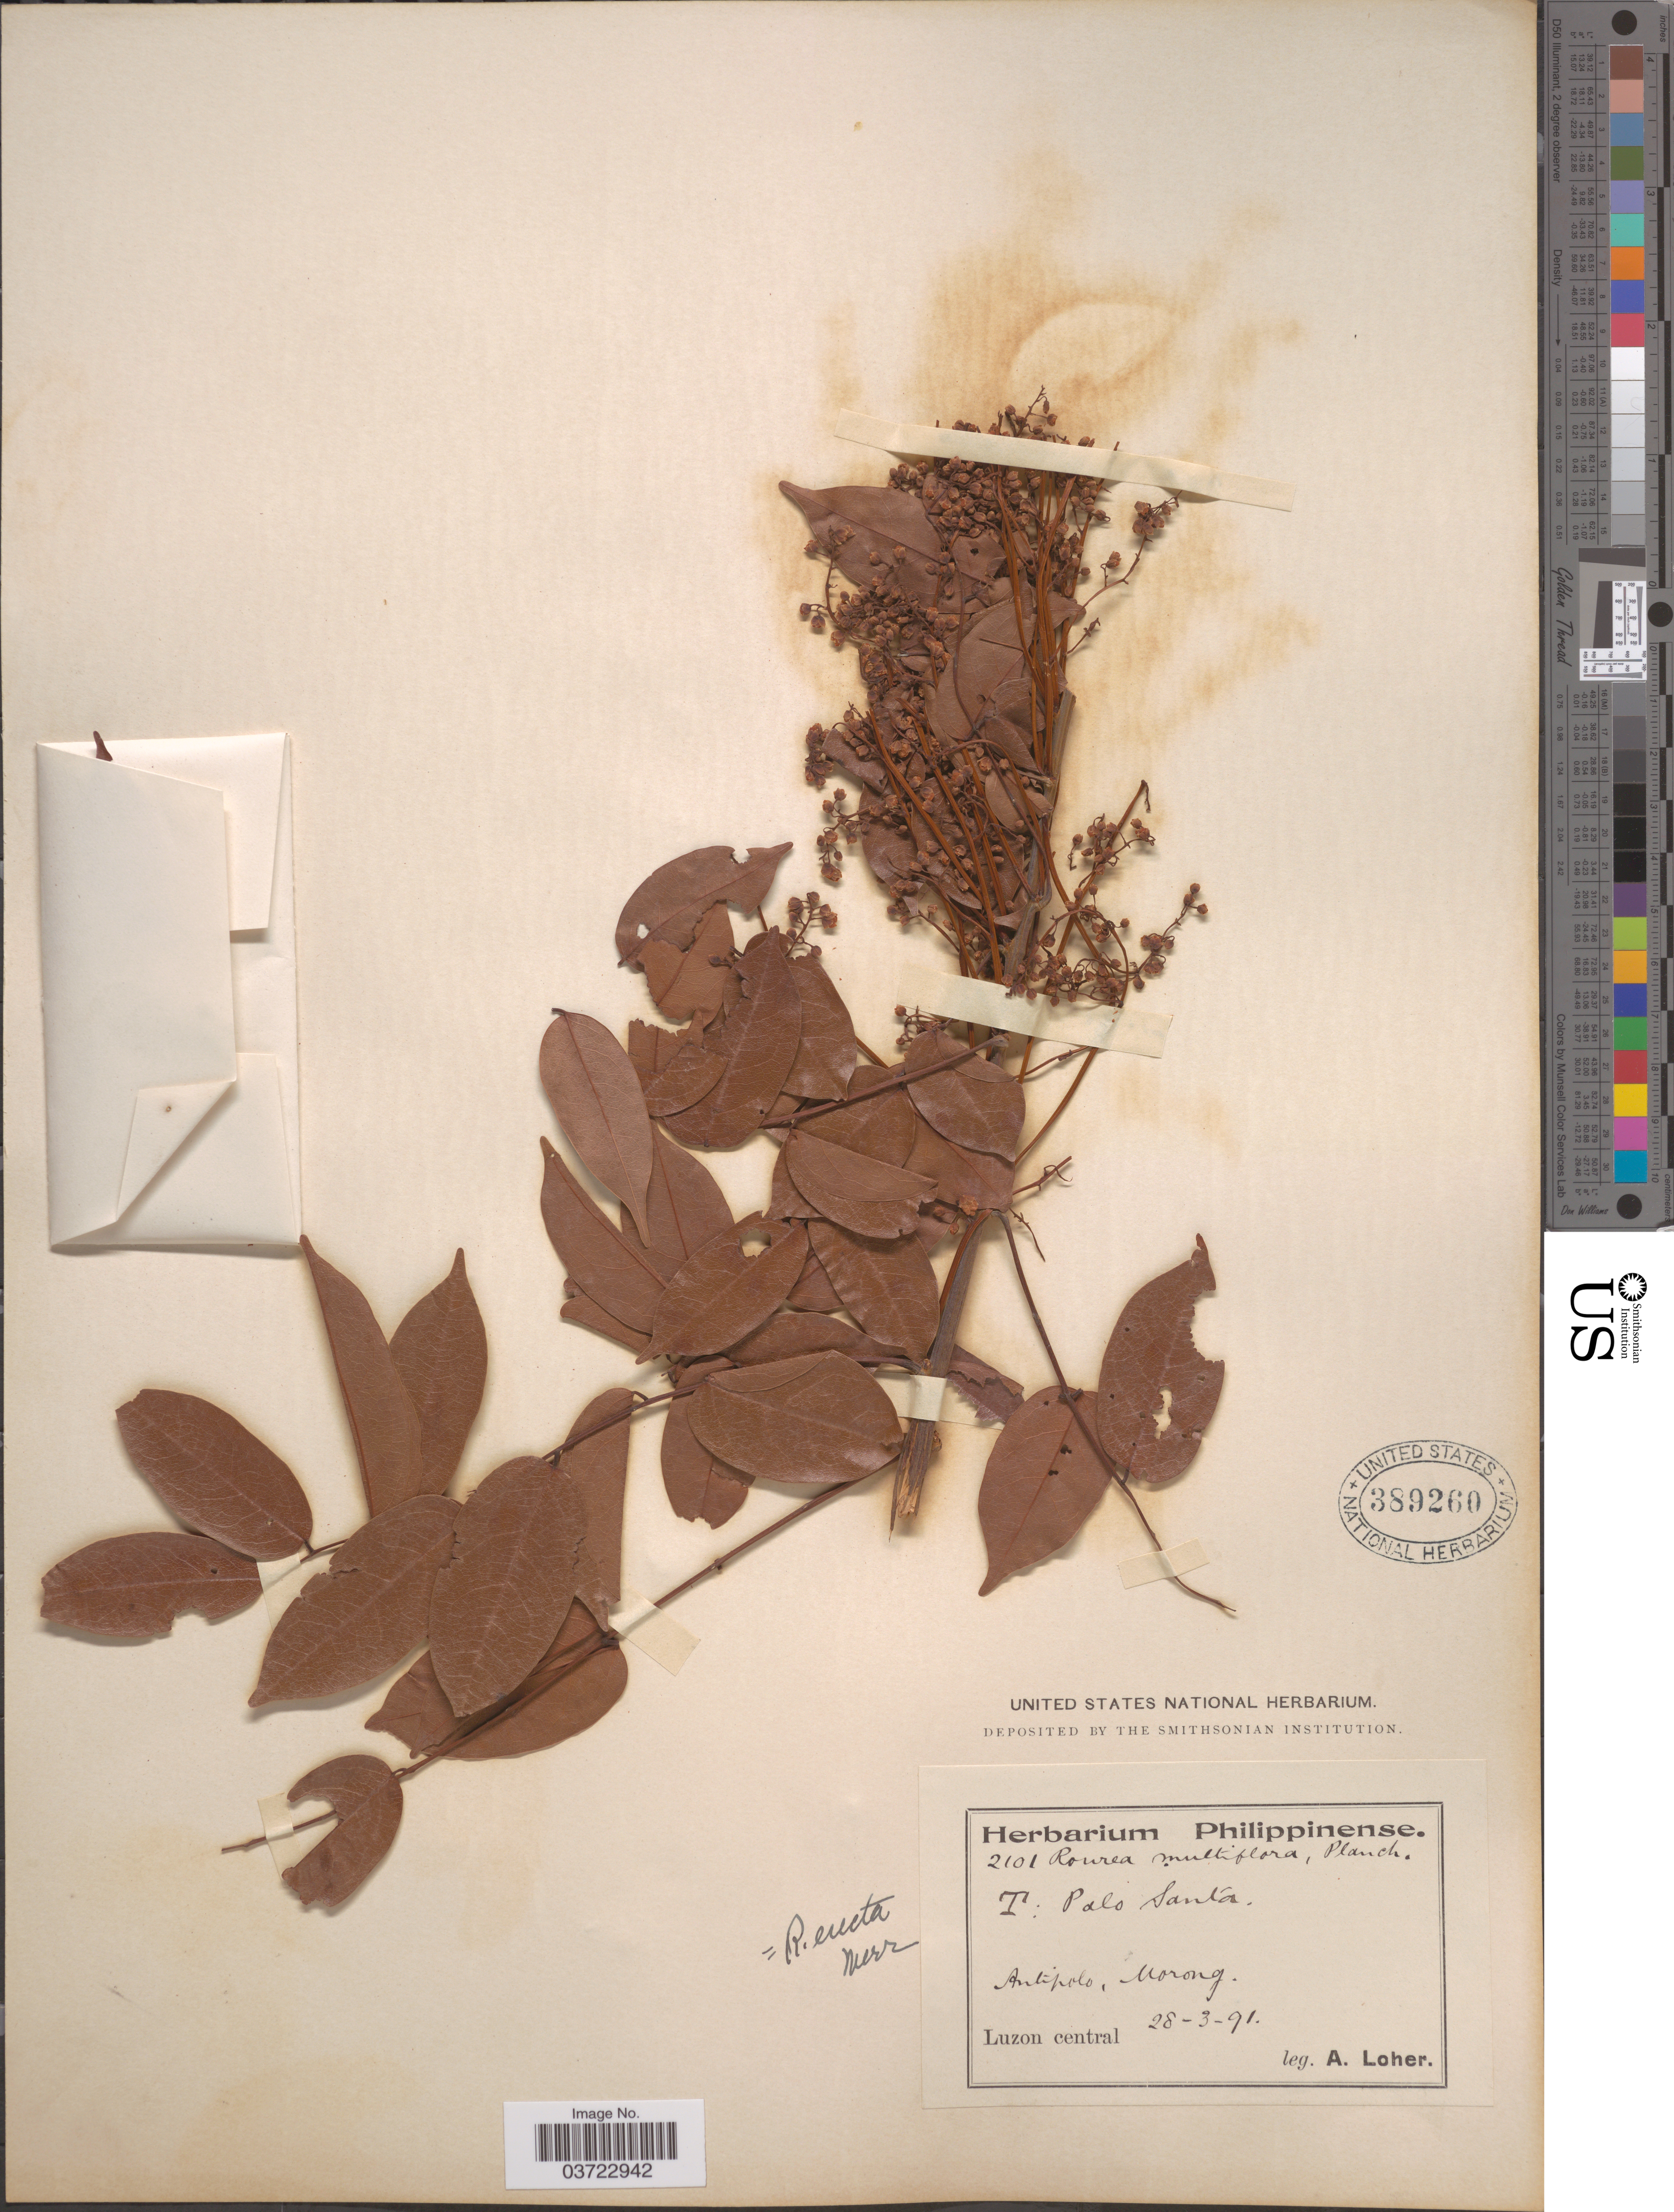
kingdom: Plantae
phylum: Tracheophyta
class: Magnoliopsida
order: Oxalidales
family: Connaraceae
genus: Rourea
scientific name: Rourea erecta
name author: (Blanco) Merr.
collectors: A. Loher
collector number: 2101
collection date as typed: Transcribed d/m/y: 28/3/91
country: Philippines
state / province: Central Luzon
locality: Antipolo, Morong. Luzon central.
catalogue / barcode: US 389260